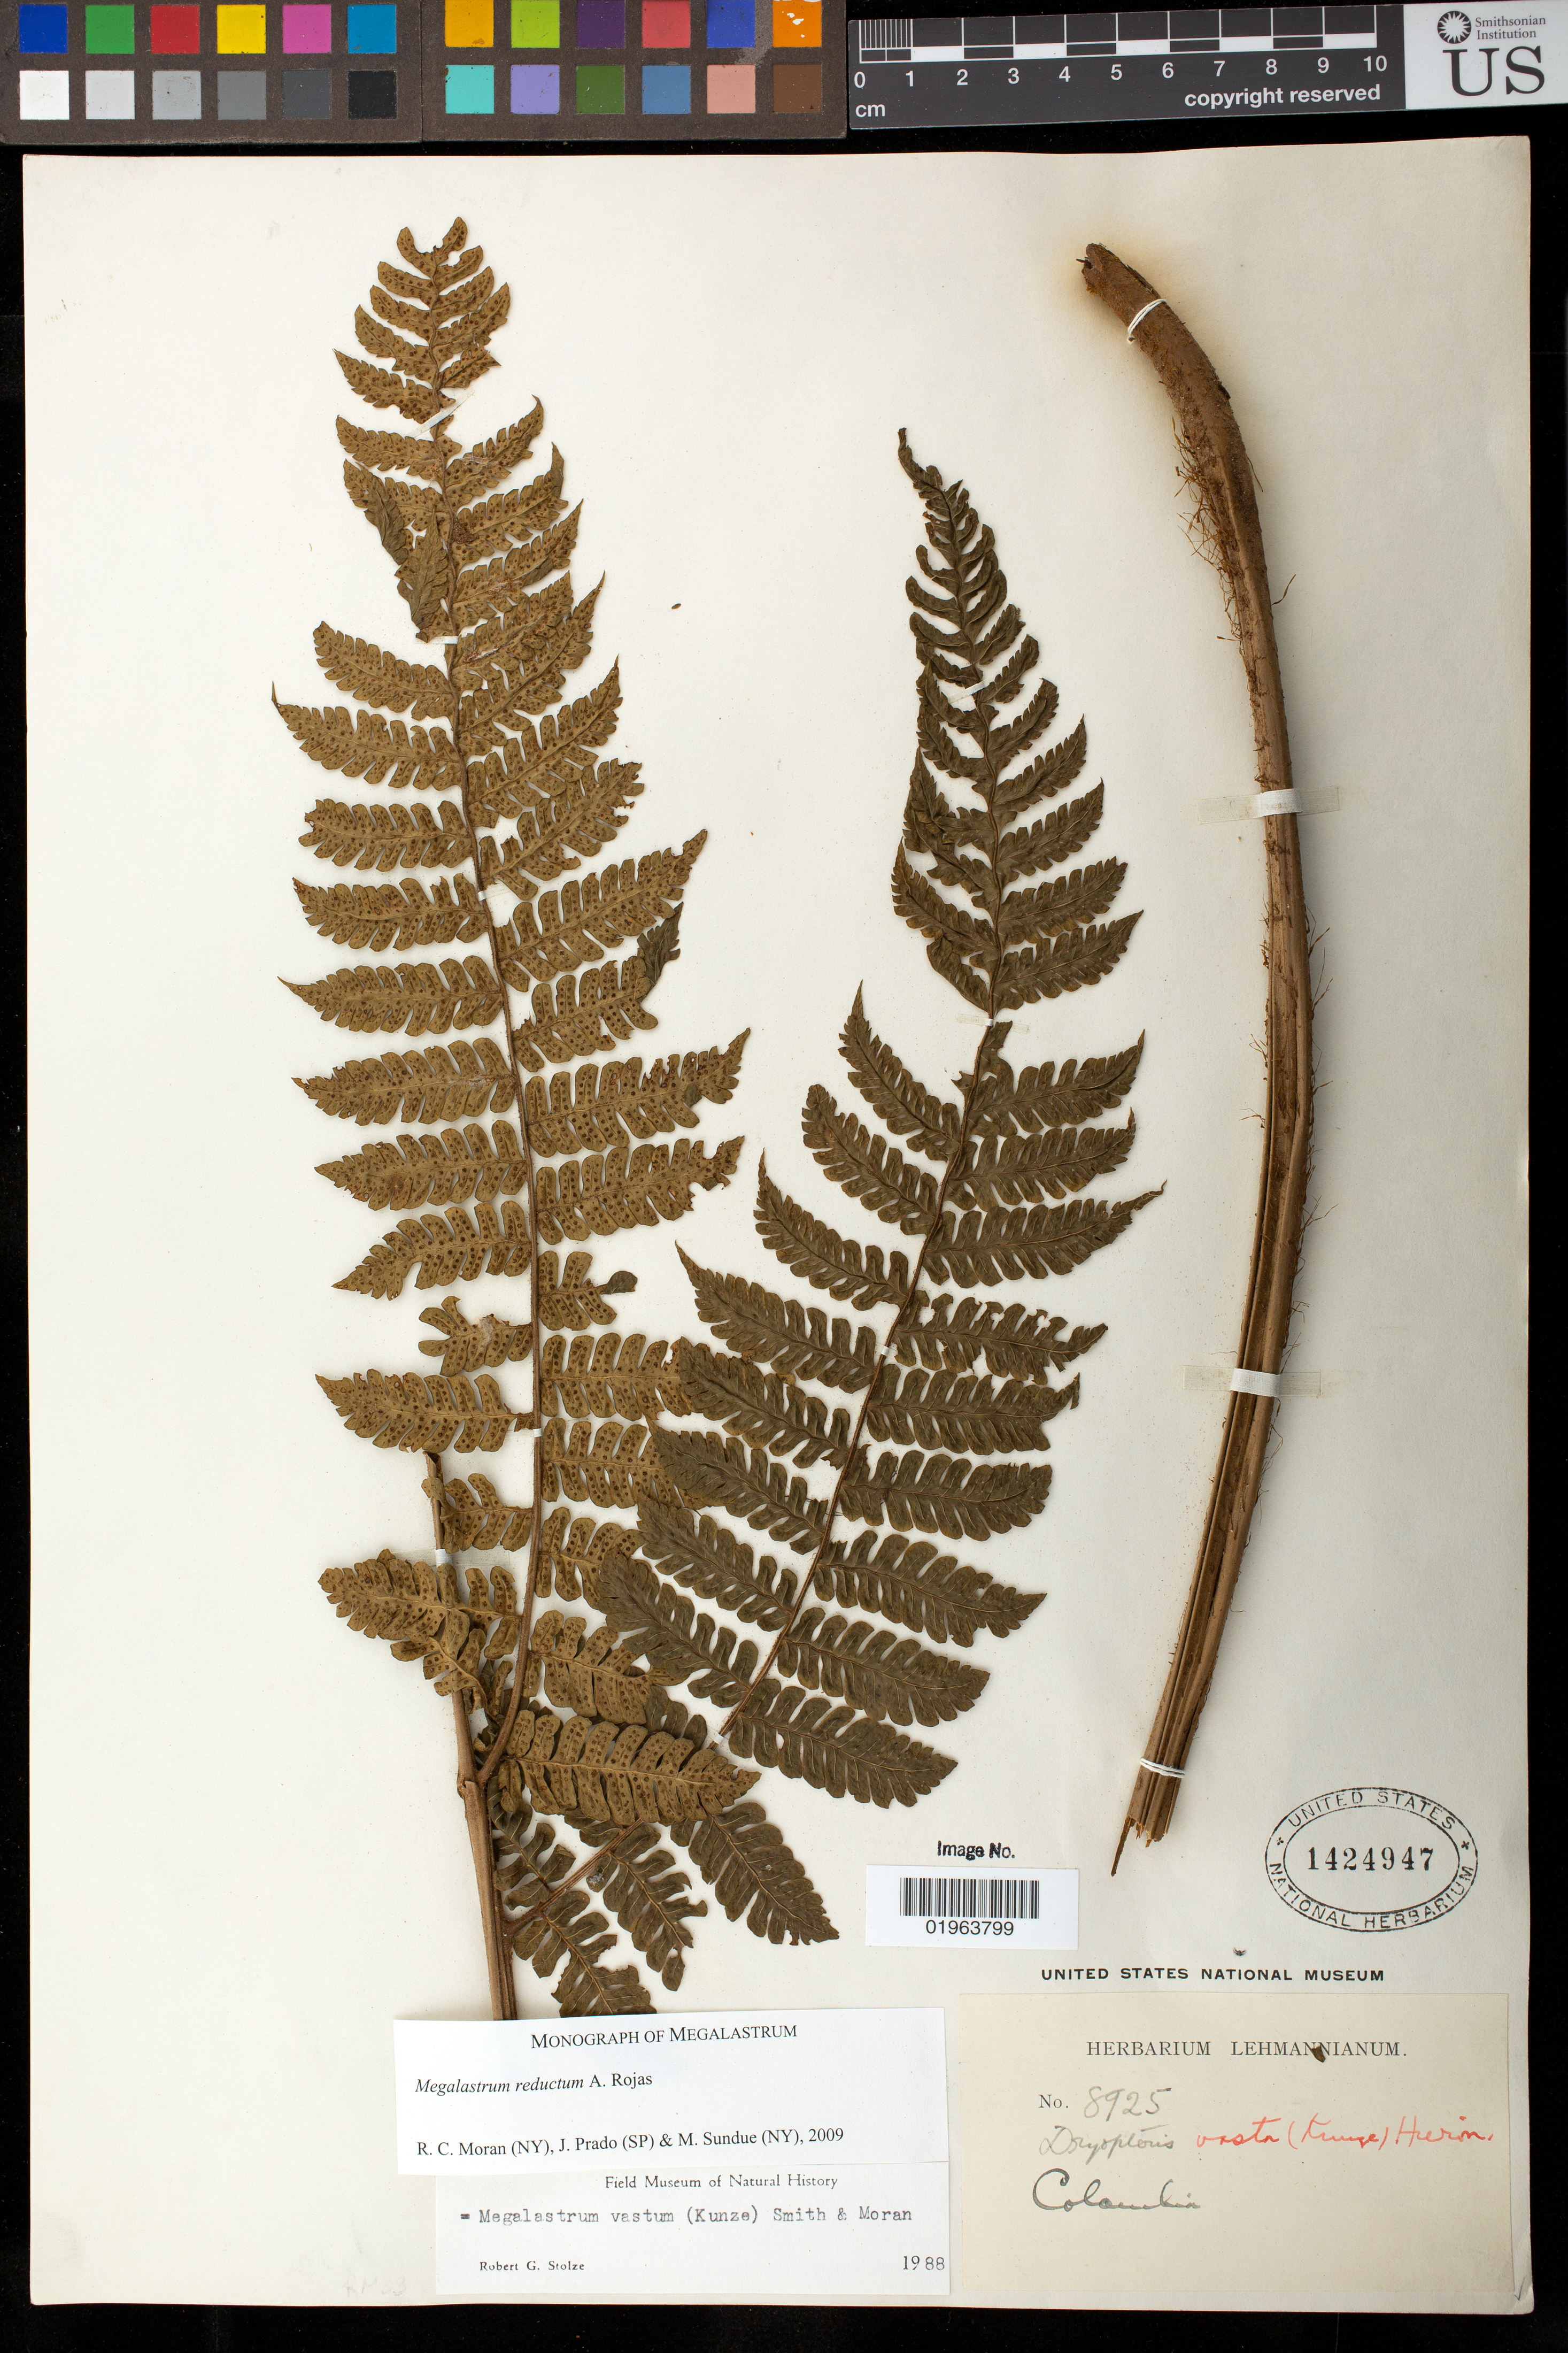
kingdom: Plantae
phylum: Tracheophyta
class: Polypodiopsida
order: Polypodiales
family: Dryopteridaceae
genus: Megalastrum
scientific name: Megalastrum reductum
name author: A. Rojas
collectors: ex herb. Lehmann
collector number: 8925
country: Colombia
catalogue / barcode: US 1424947